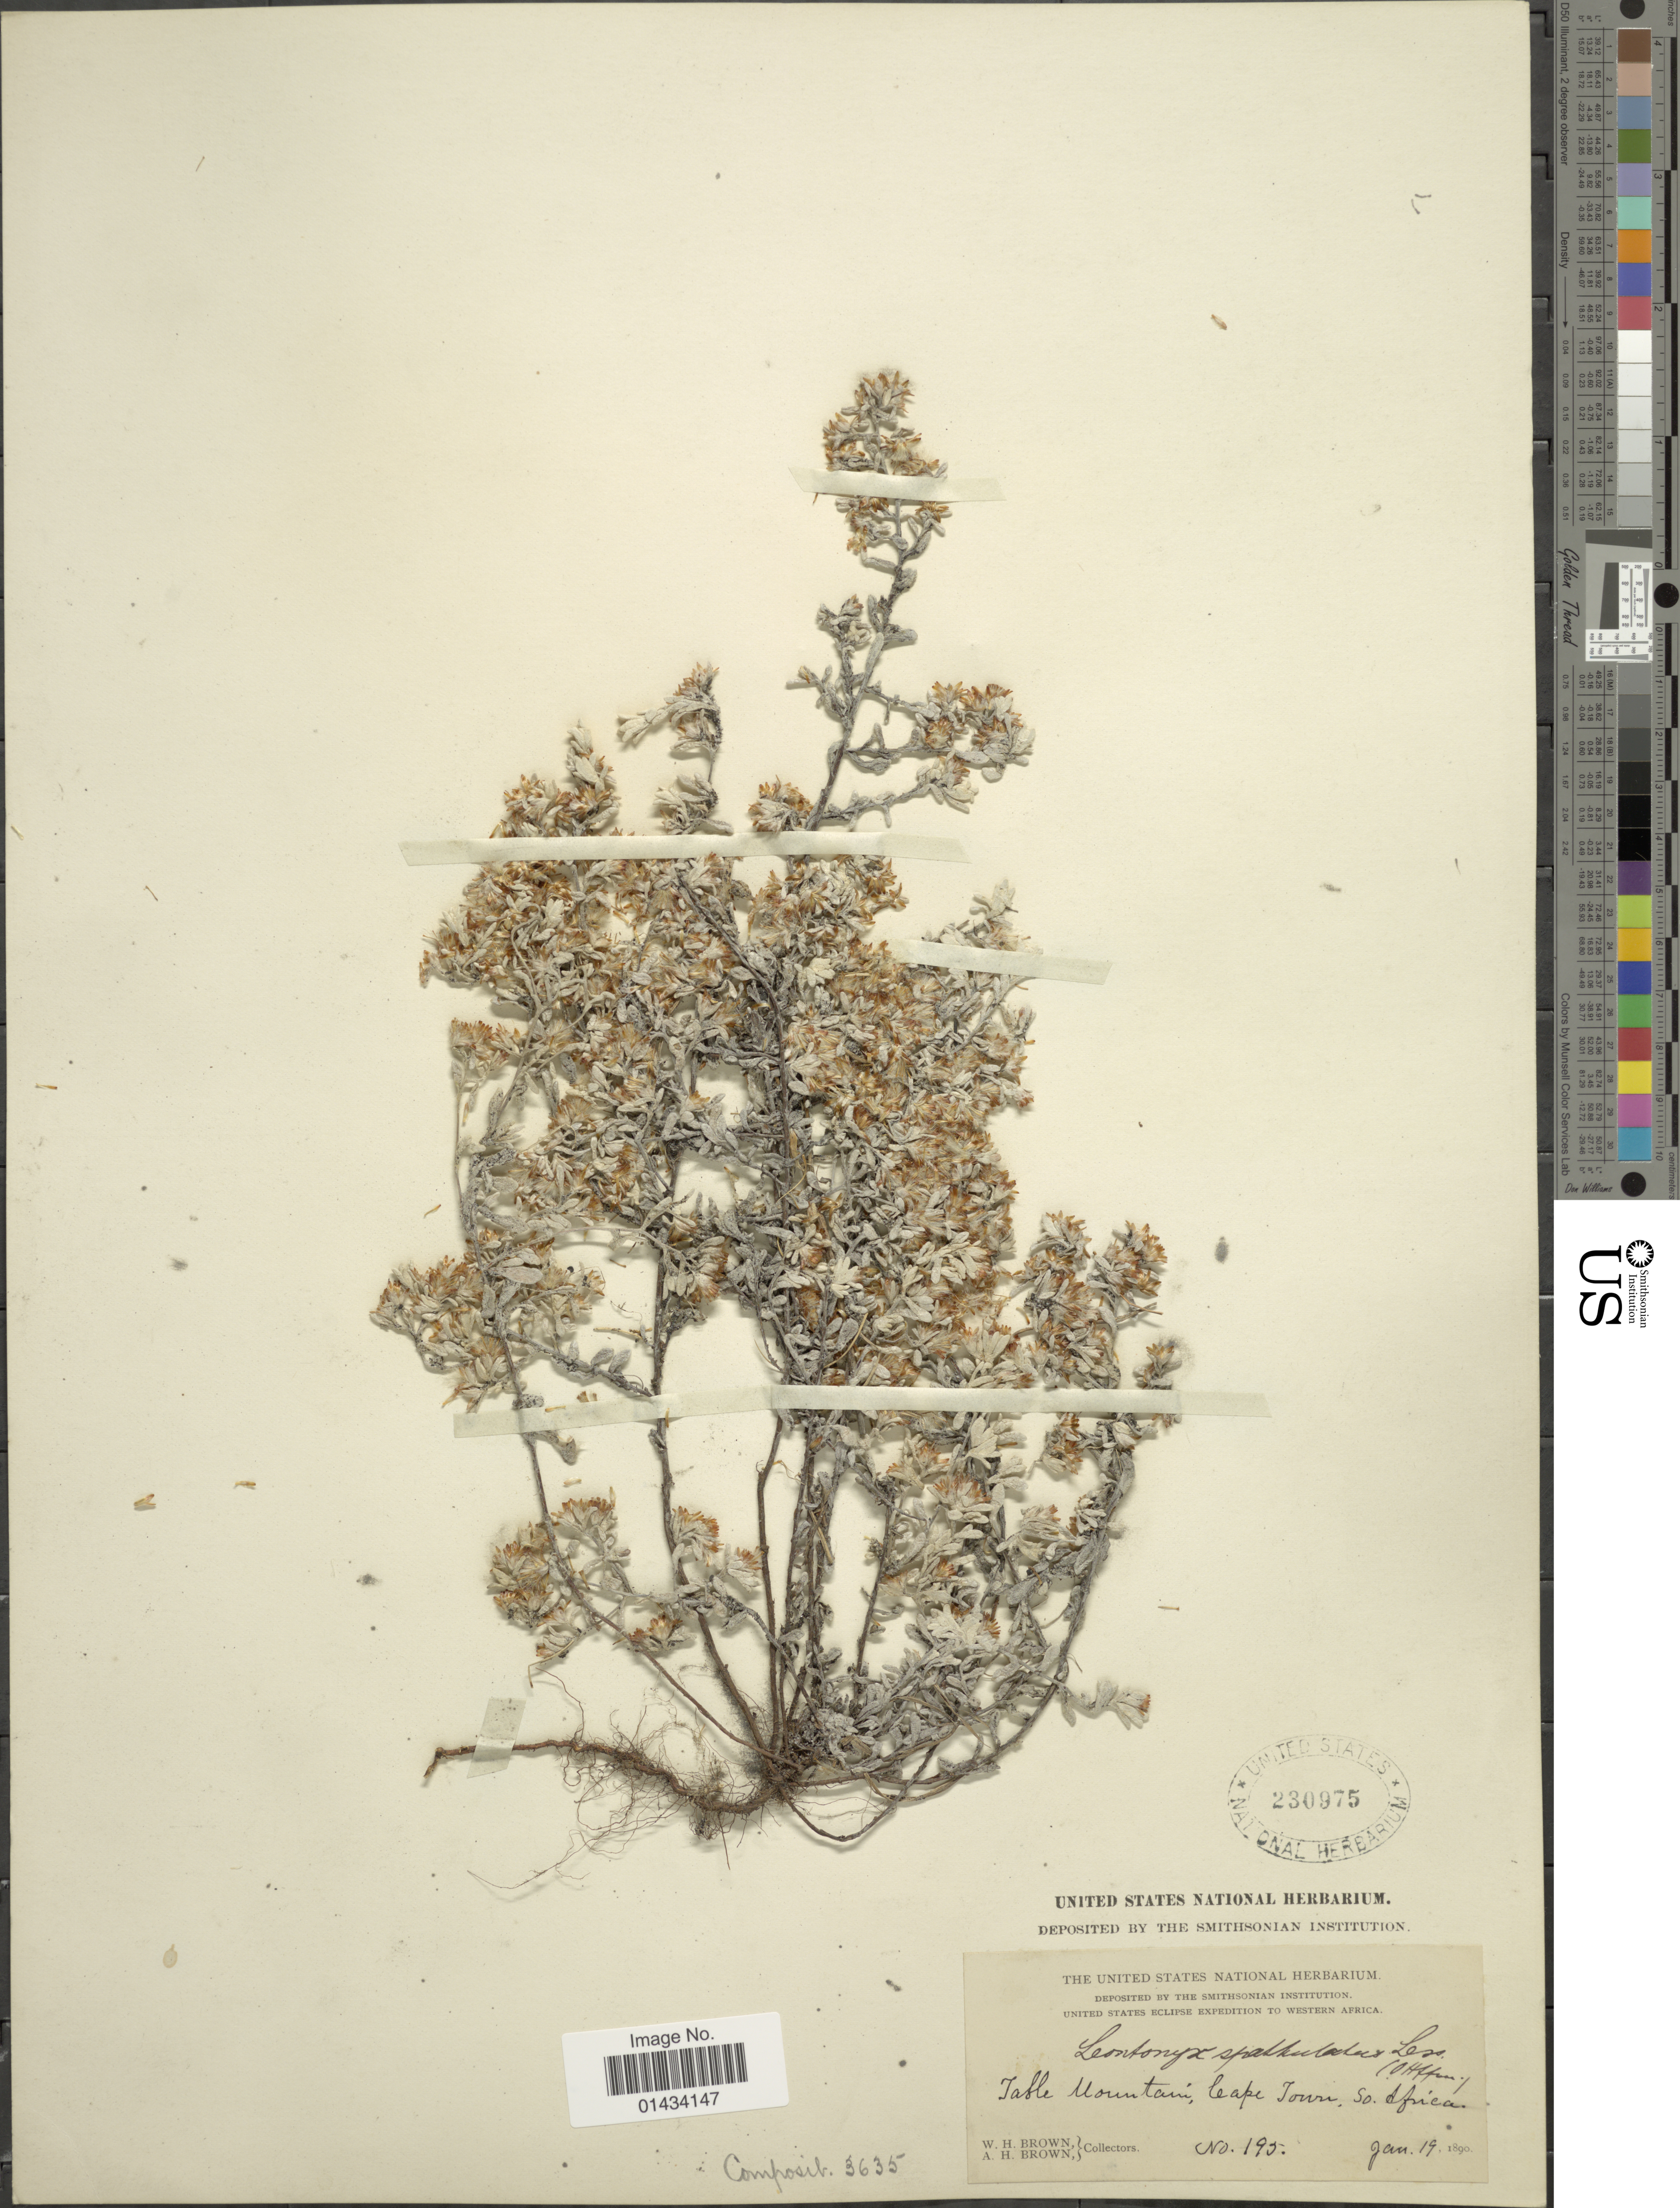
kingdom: Plantae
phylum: Tracheophyta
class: Magnoliopsida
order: Asterales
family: Asteraceae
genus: Leontonyx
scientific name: Leontonyx spathulatus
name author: Less. ex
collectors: W. H. Brown & A. H. Brown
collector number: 195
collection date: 1890-01-19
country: South Africa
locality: Table Mountain, Cape Town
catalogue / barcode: US 230975